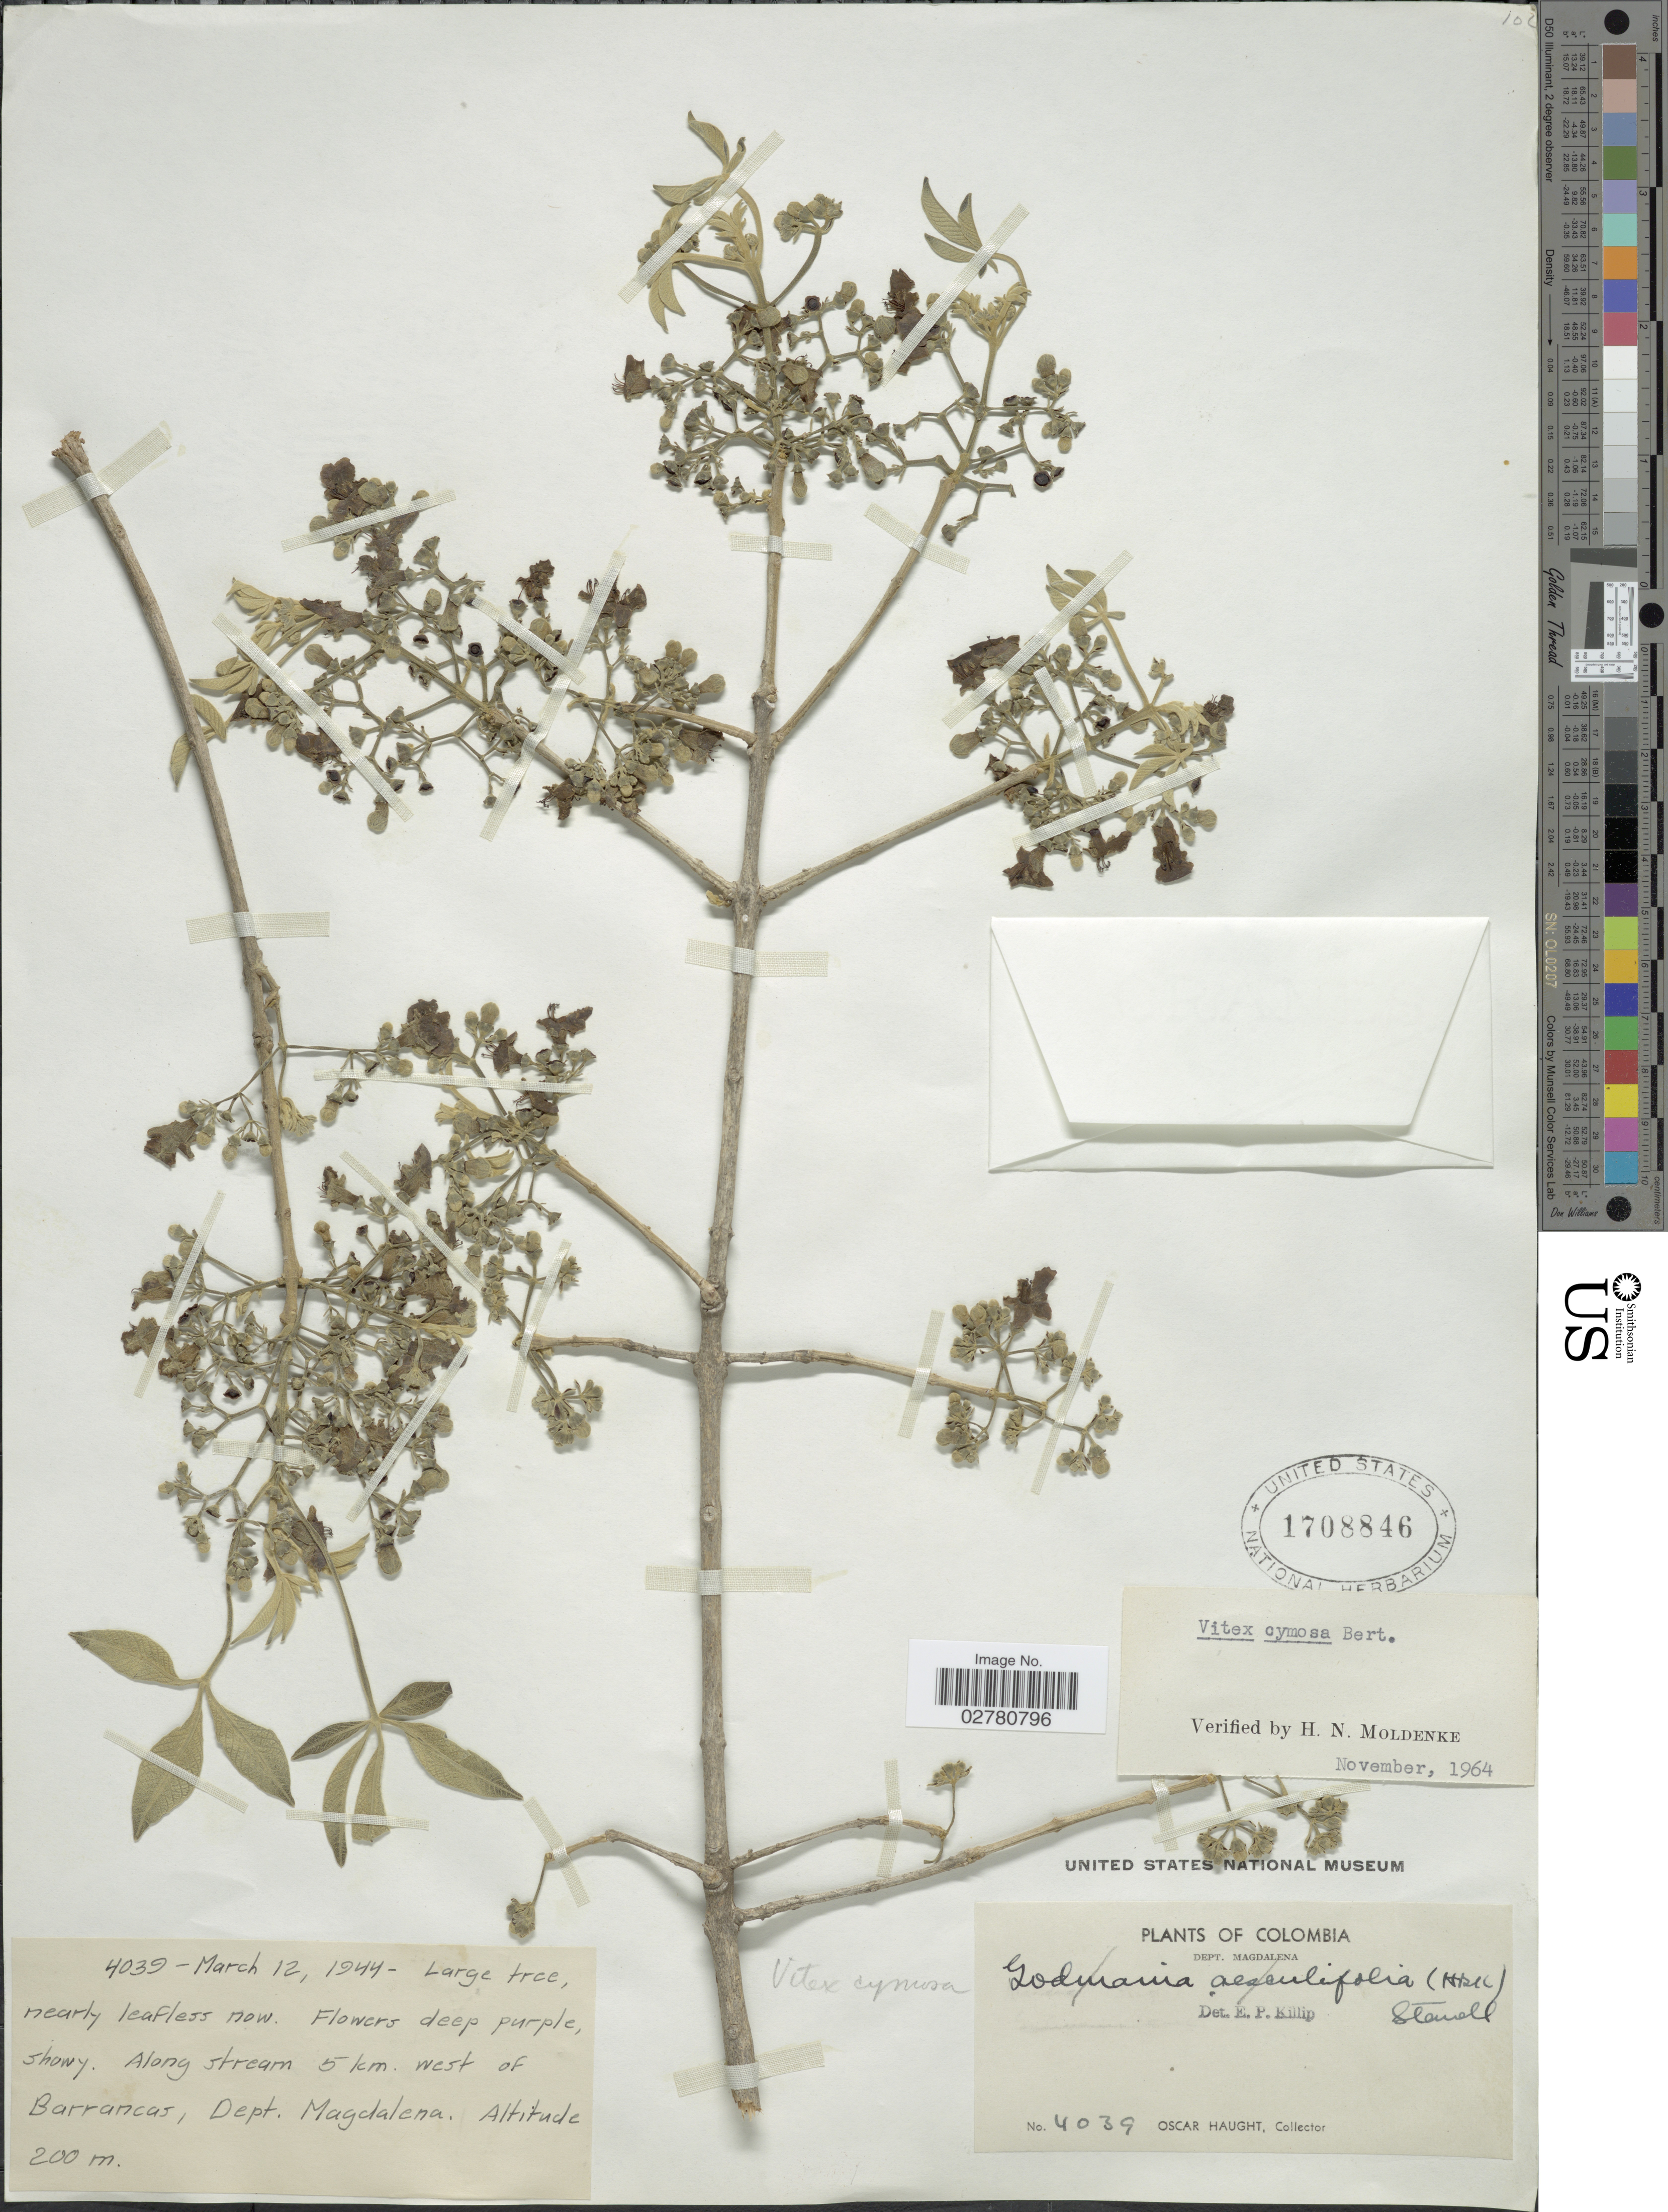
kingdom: Plantae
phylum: Tracheophyta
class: Magnoliopsida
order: Lamiales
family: Lamiaceae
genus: Vitex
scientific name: Vitex cymosa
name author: Bertero ex Spreng.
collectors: O. Haught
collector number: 4039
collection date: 1944-03-12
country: Colombia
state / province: Magdalena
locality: Along stream 5 km. west of Barrancas, Dept. Magdalena.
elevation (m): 200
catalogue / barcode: US 1708846